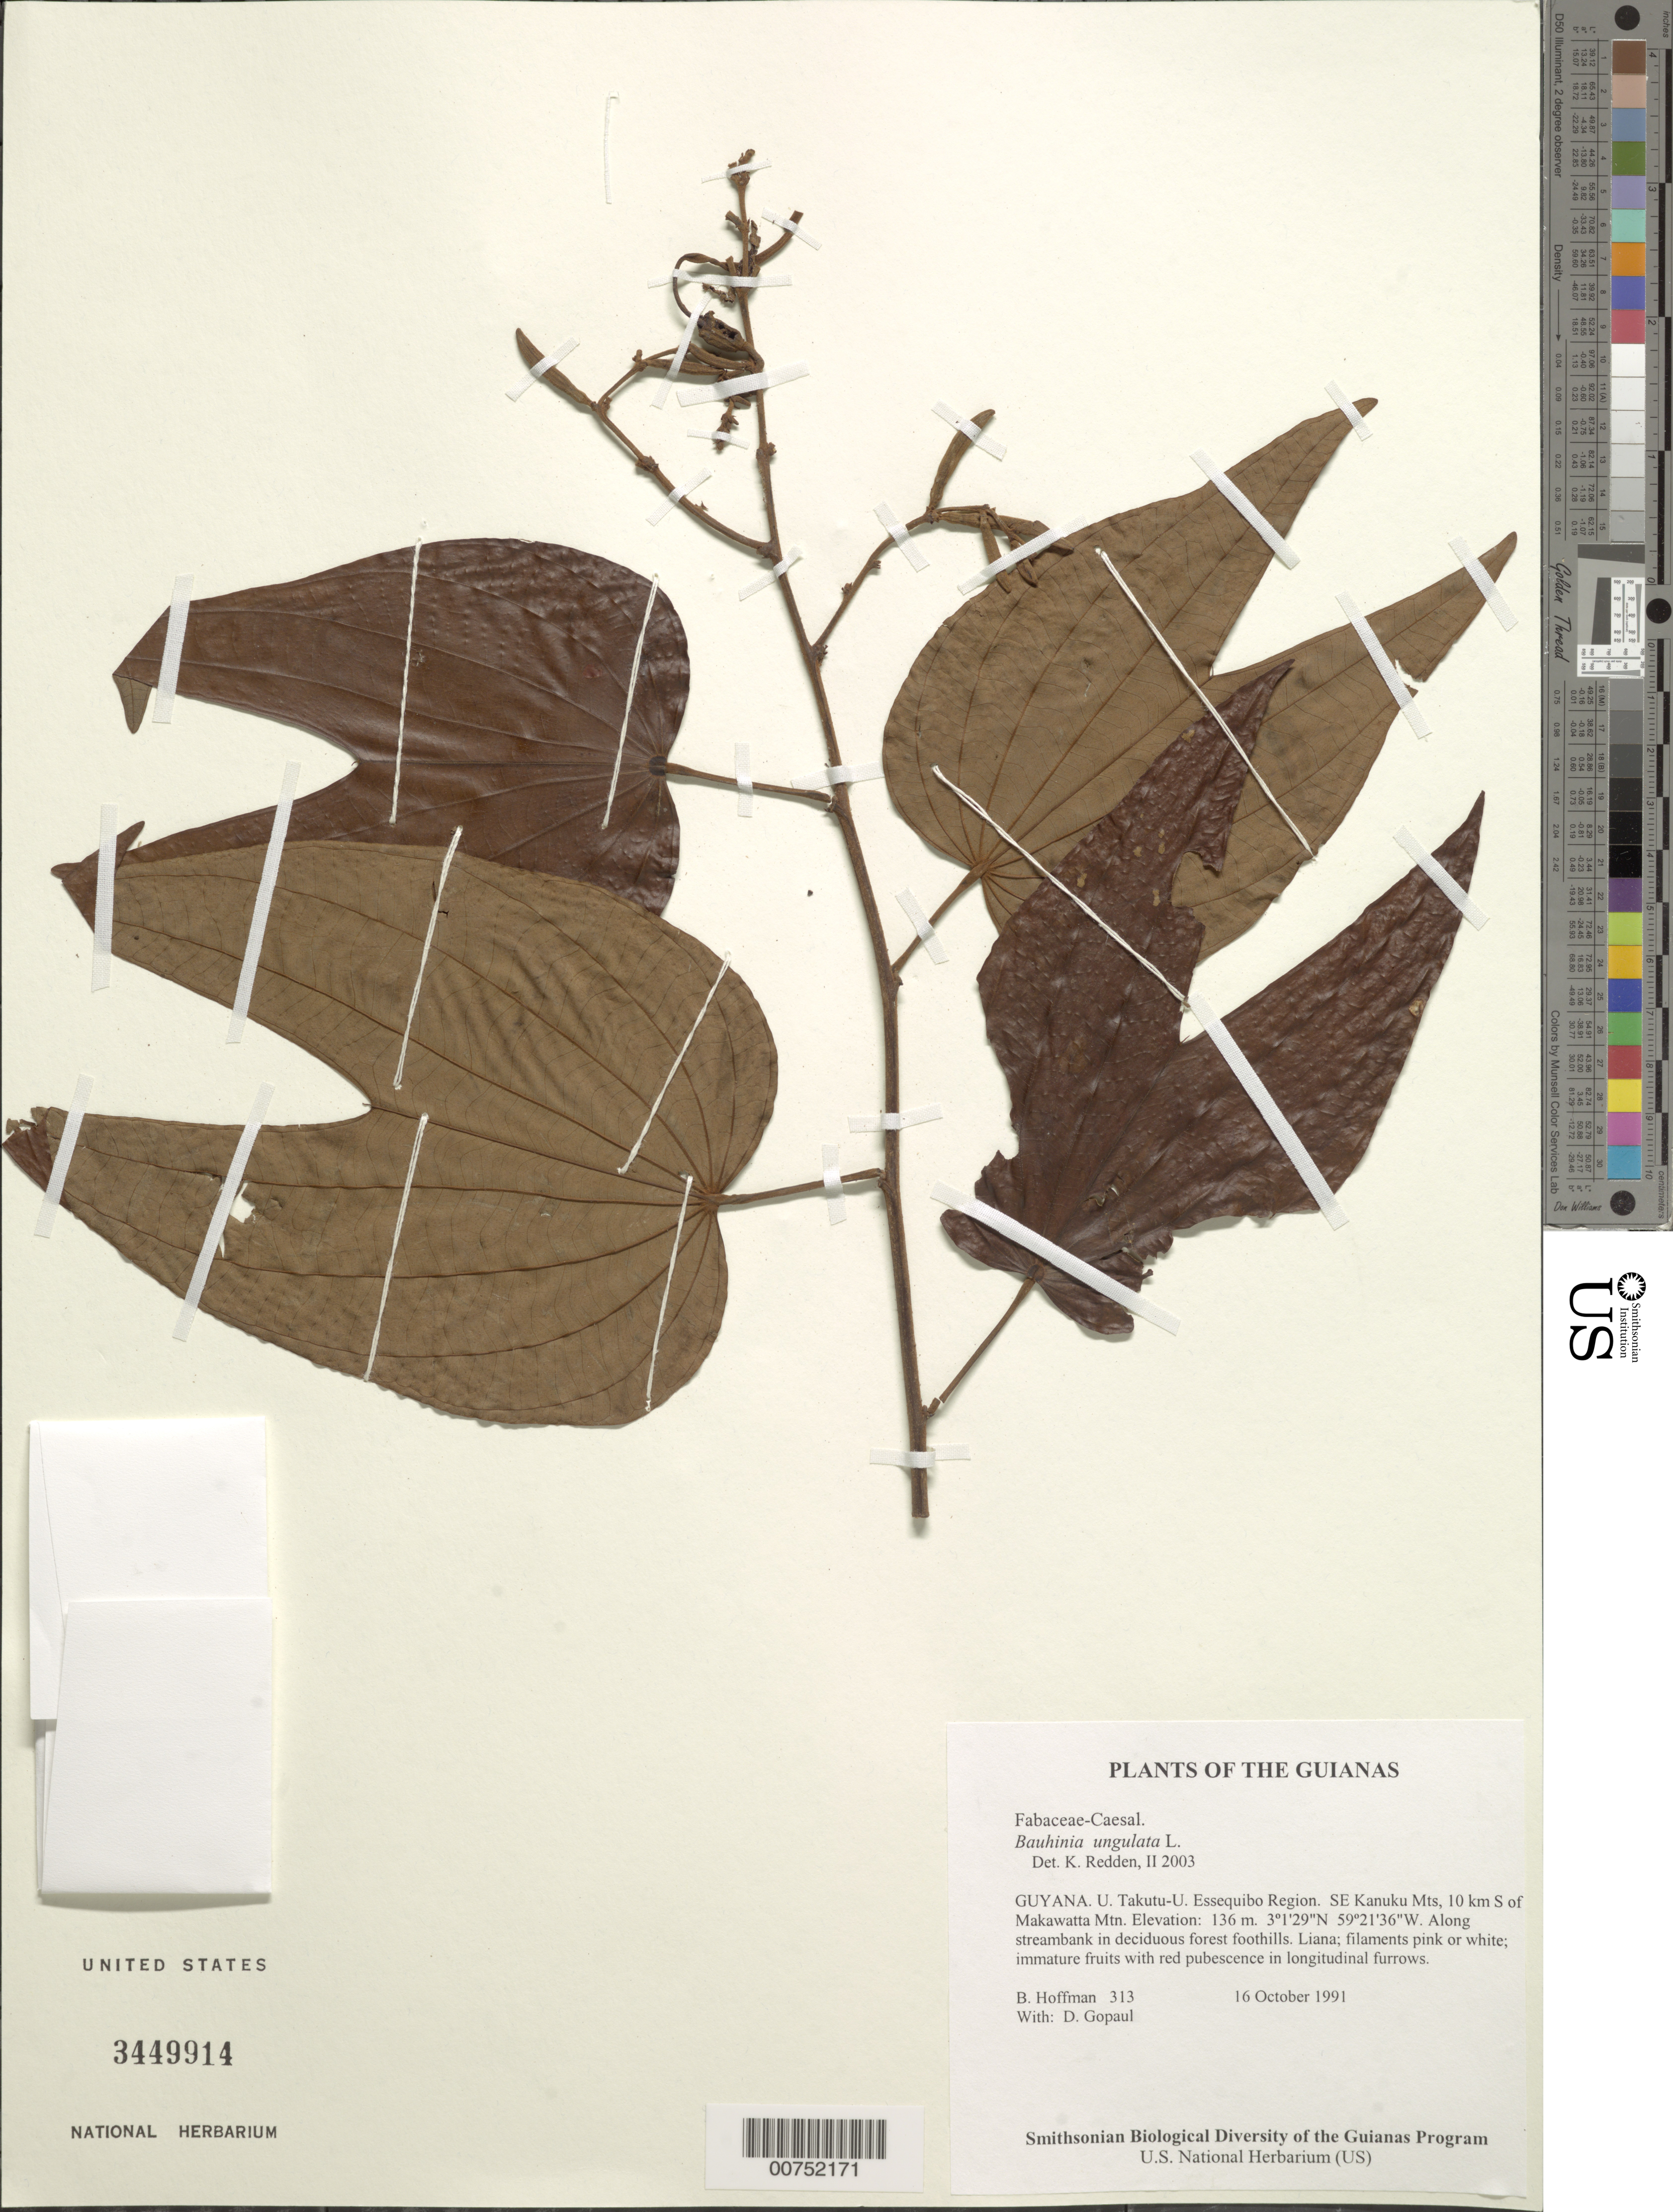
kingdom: Plantae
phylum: Tracheophyta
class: Magnoliopsida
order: Fabales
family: Fabaceae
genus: Bauhinia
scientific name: Bauhinia ungulata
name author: L.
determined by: Redden, K. M.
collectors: B. Hoffman & D. Gopaul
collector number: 313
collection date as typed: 16 October 1991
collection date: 1991-10-16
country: Guyana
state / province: U. Takutu-U. Essequibo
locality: SE Kanuku Mts, 10 km S of Makawatta Mtn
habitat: Along streambank in deciduous forest foothills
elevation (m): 136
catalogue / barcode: US 3449914